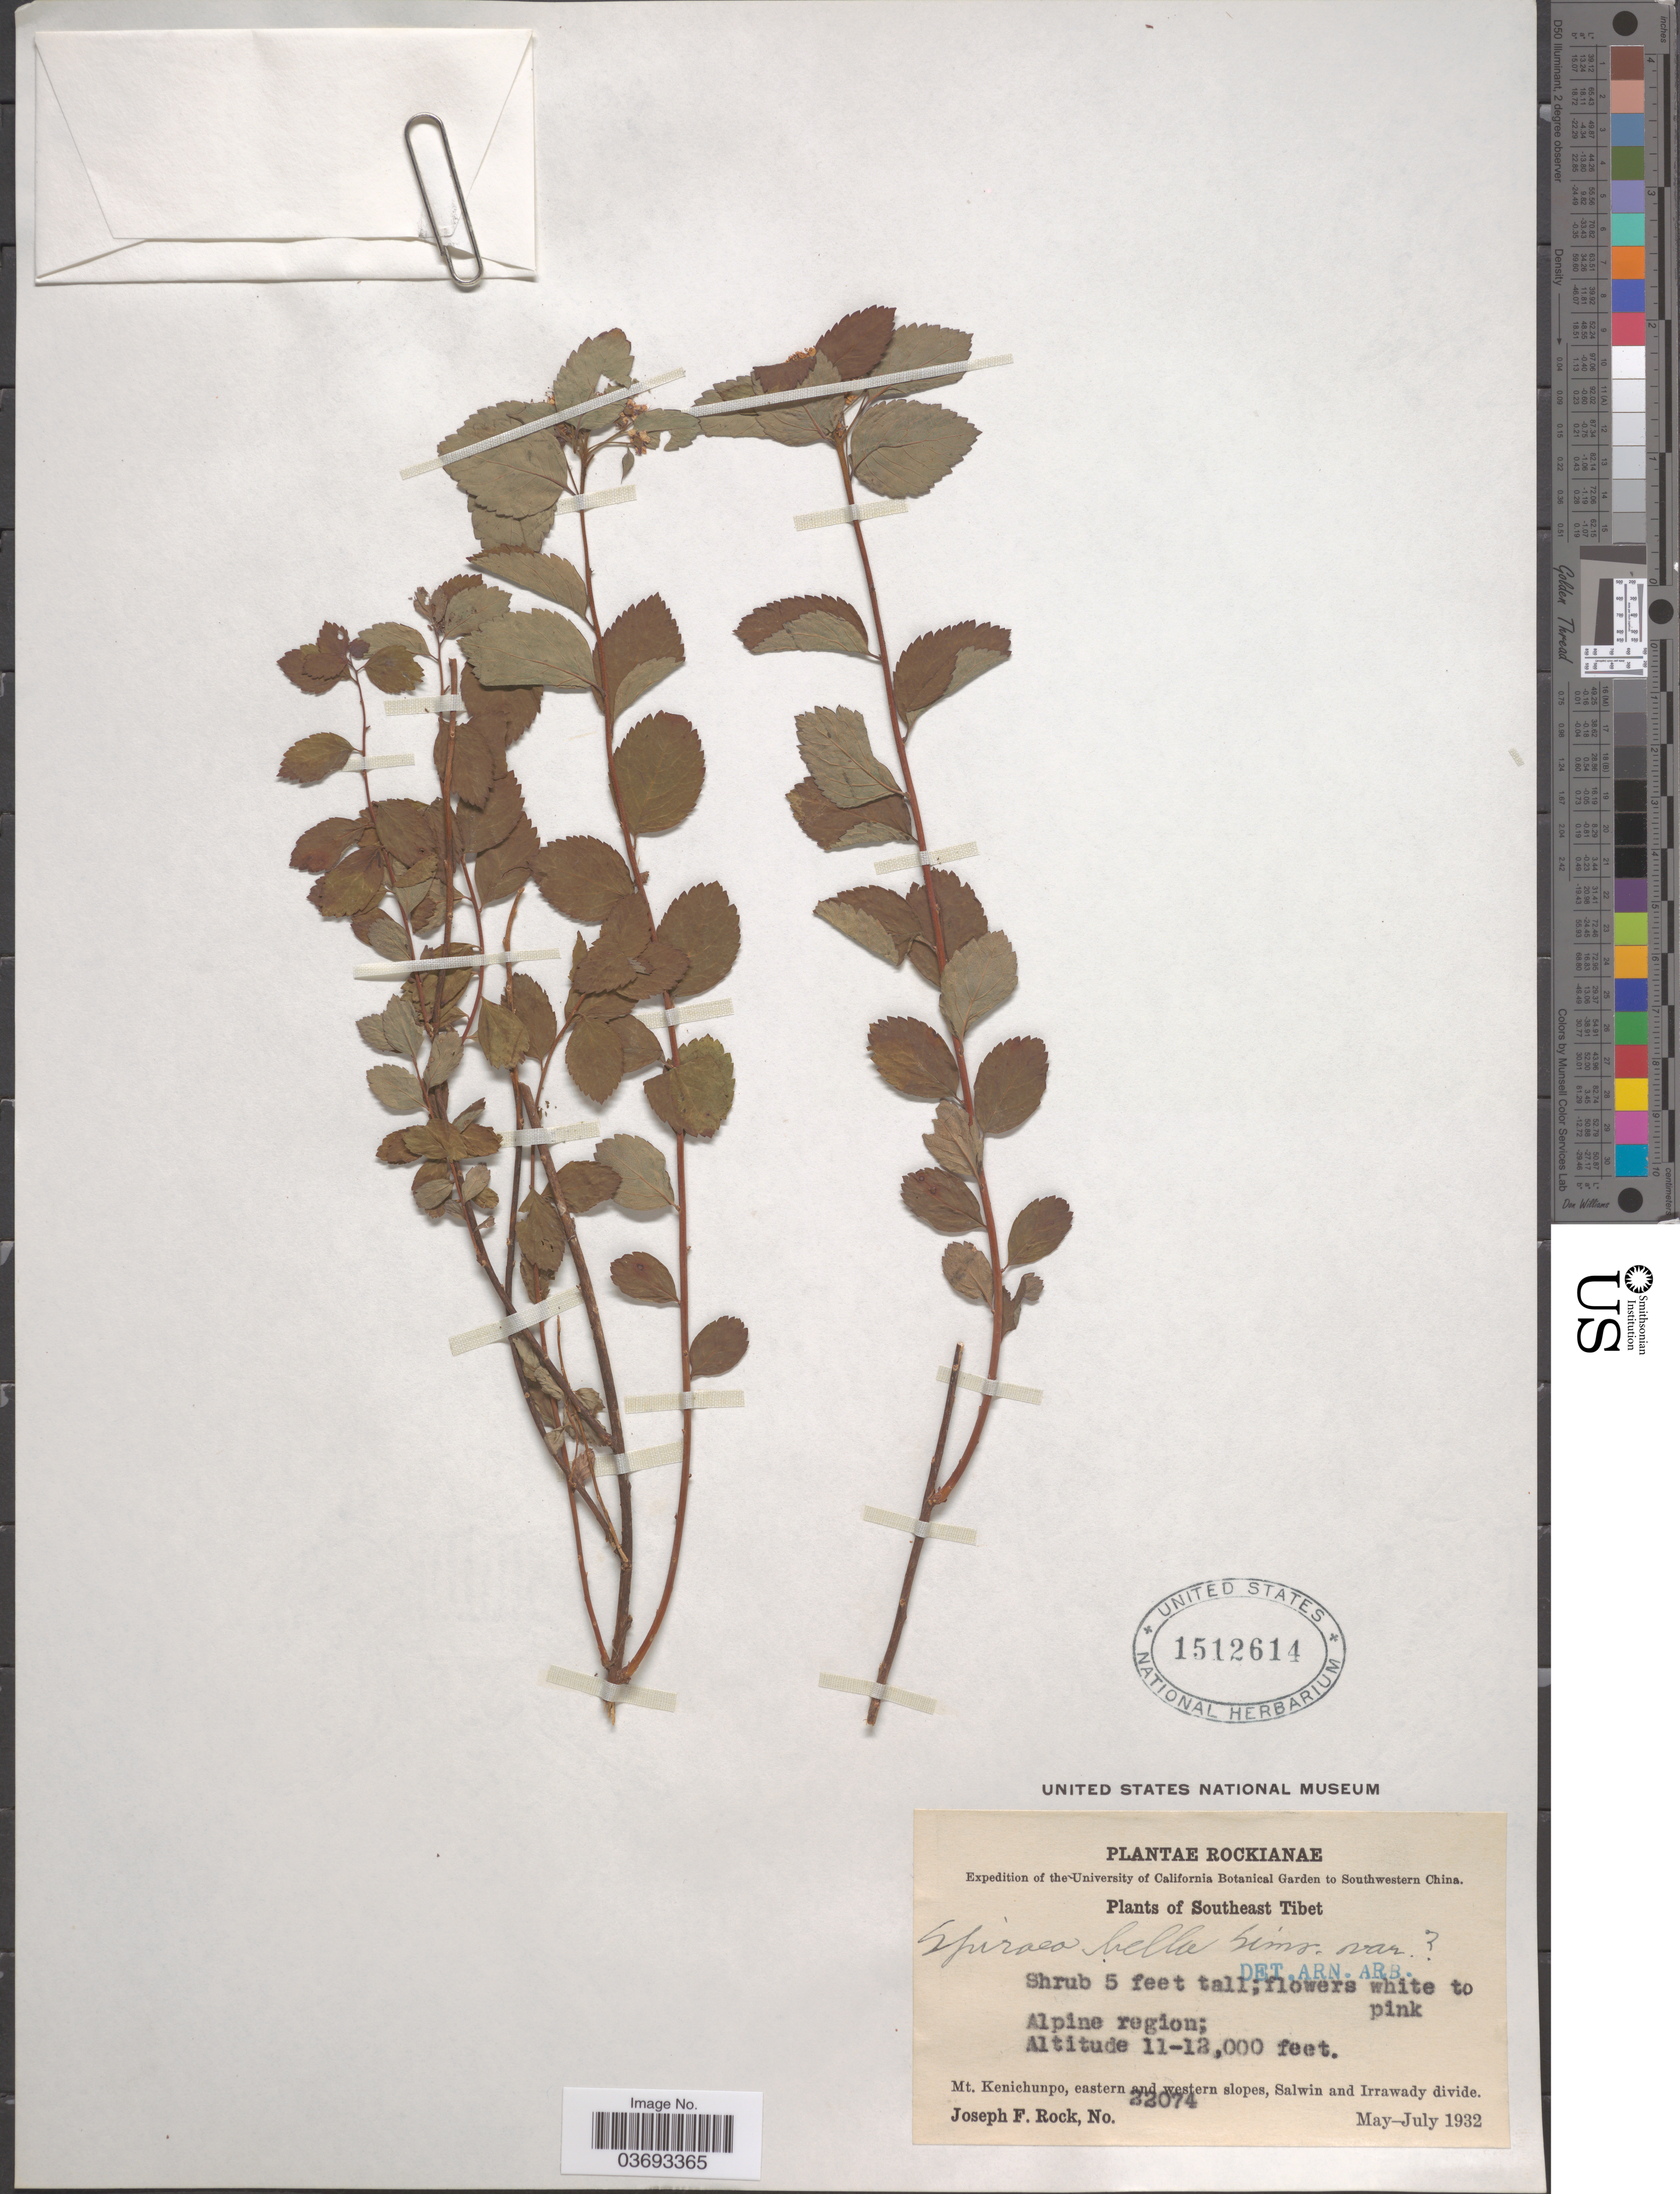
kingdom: Plantae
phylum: Tracheophyta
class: Magnoliopsida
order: Rosales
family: Rosaceae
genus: Spiraea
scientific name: Spiraea bella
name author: Sims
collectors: J. F. Rock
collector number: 22074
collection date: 1932-05/1932-07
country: China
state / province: Xizang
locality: Southeast Tibet. Mt. Kenichunpo, eastern and western slopes, Salwin and Irrawady divide.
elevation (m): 3353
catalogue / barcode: US 1512614